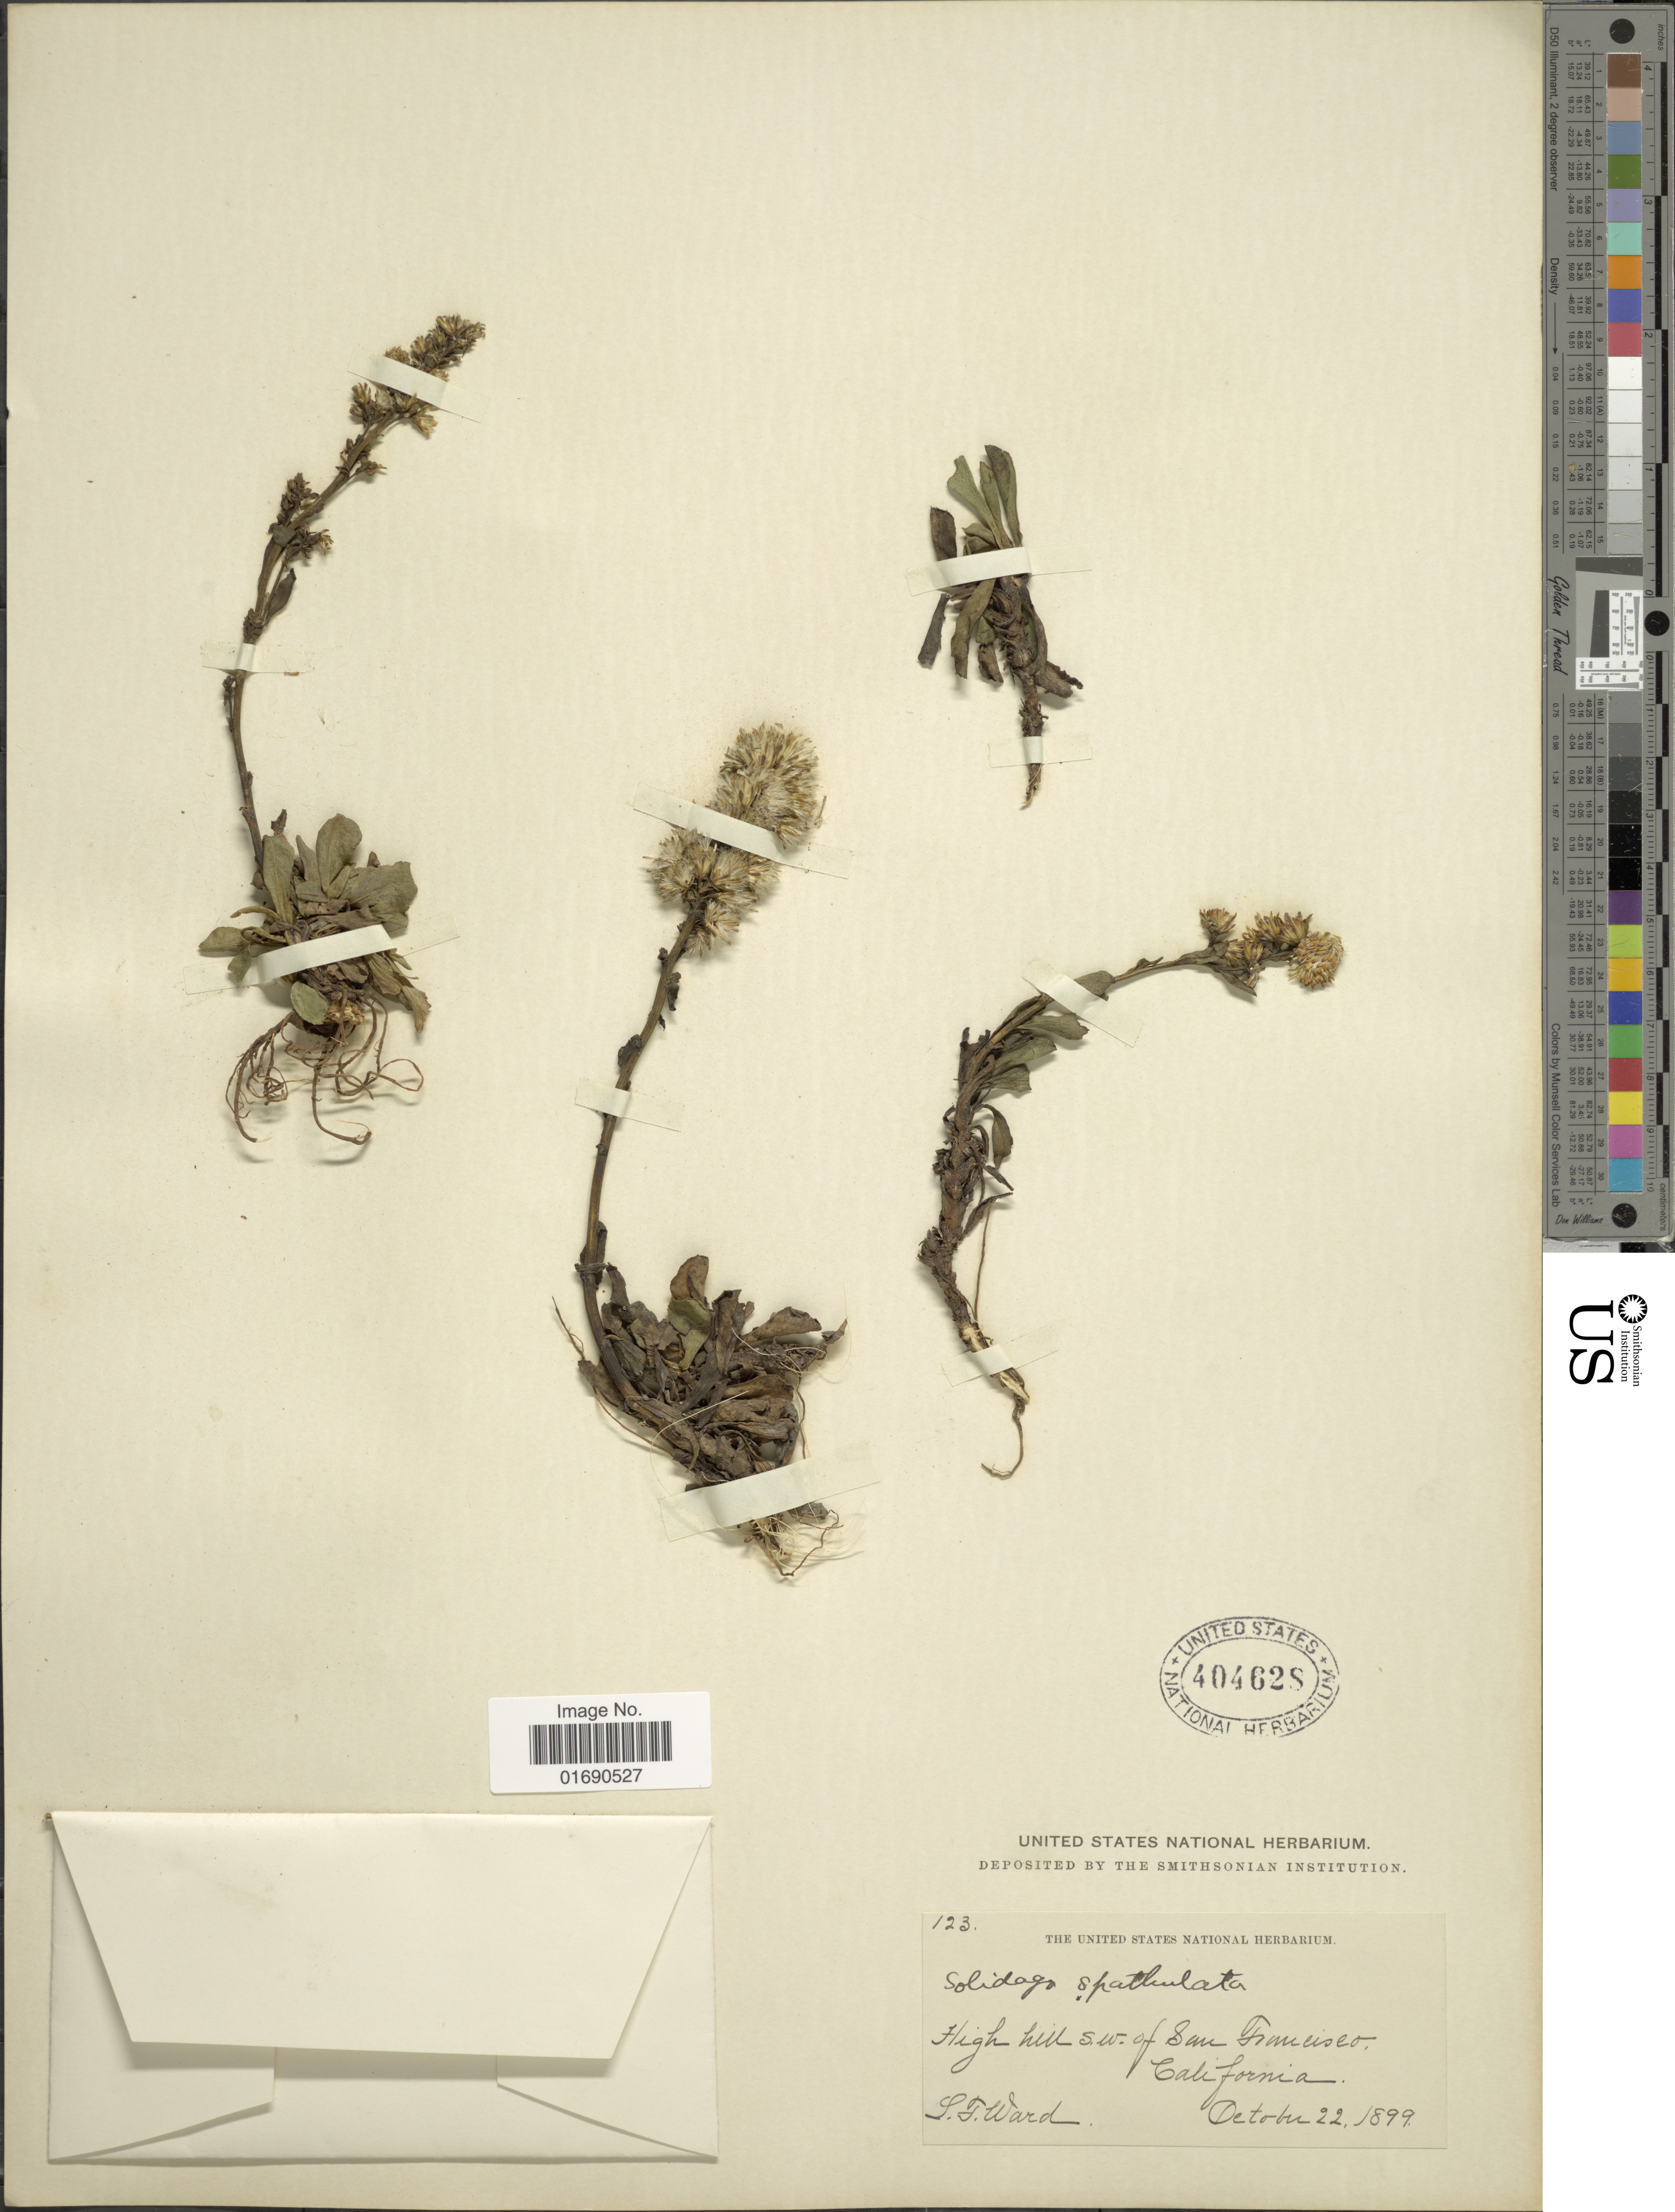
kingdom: Plantae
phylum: Tracheophyta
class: Magnoliopsida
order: Asterales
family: Asteraceae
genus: Solidago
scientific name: Solidago spathulata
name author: DC.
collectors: L. Ward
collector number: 123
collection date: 1899-10-22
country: United States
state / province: California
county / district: San Francisco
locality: High hill S.W. of San Francisco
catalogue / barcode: US 404628